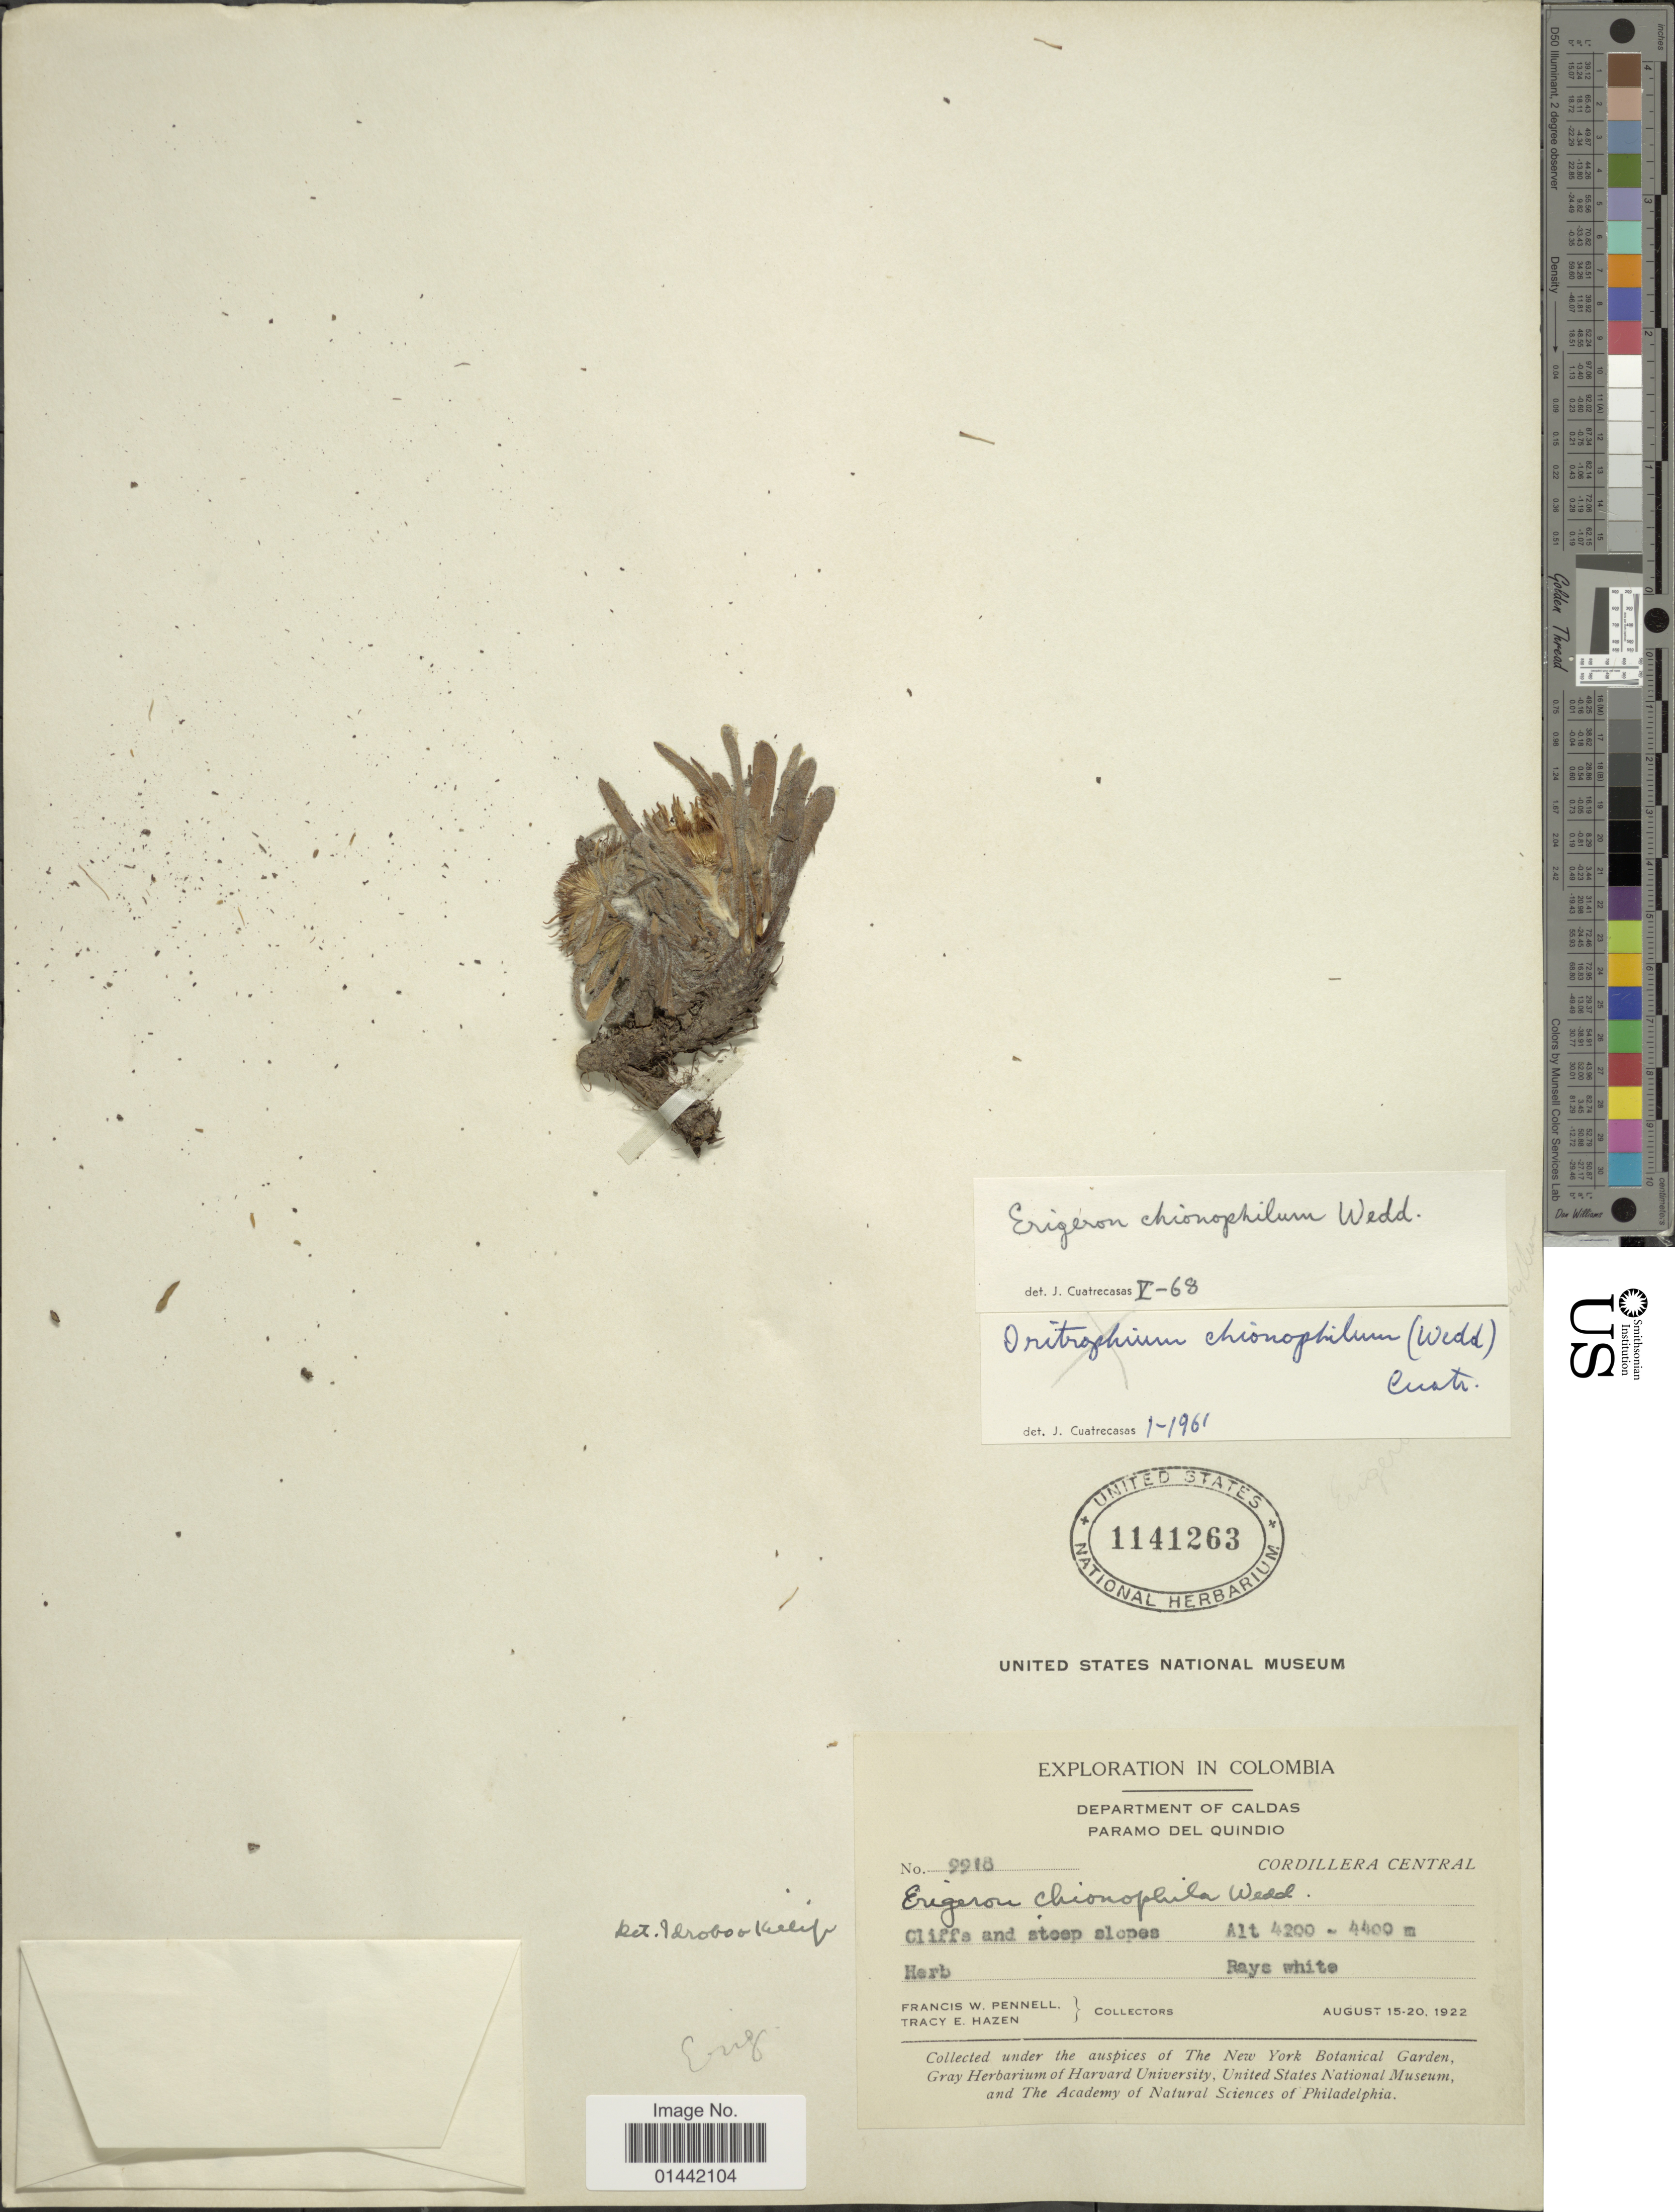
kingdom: Plantae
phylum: Tracheophyta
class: Magnoliopsida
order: Asterales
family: Asteraceae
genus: Erigeron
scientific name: Erigeron chionophilus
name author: Wedd.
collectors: F. W. Pennell & T. E. Hazen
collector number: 9918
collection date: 1922-08-15/1922-08-20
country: Colombia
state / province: Caldas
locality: Paramo del Quindio, Cordillera Central, cliffs and steep slopes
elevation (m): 4200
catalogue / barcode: US 1141263